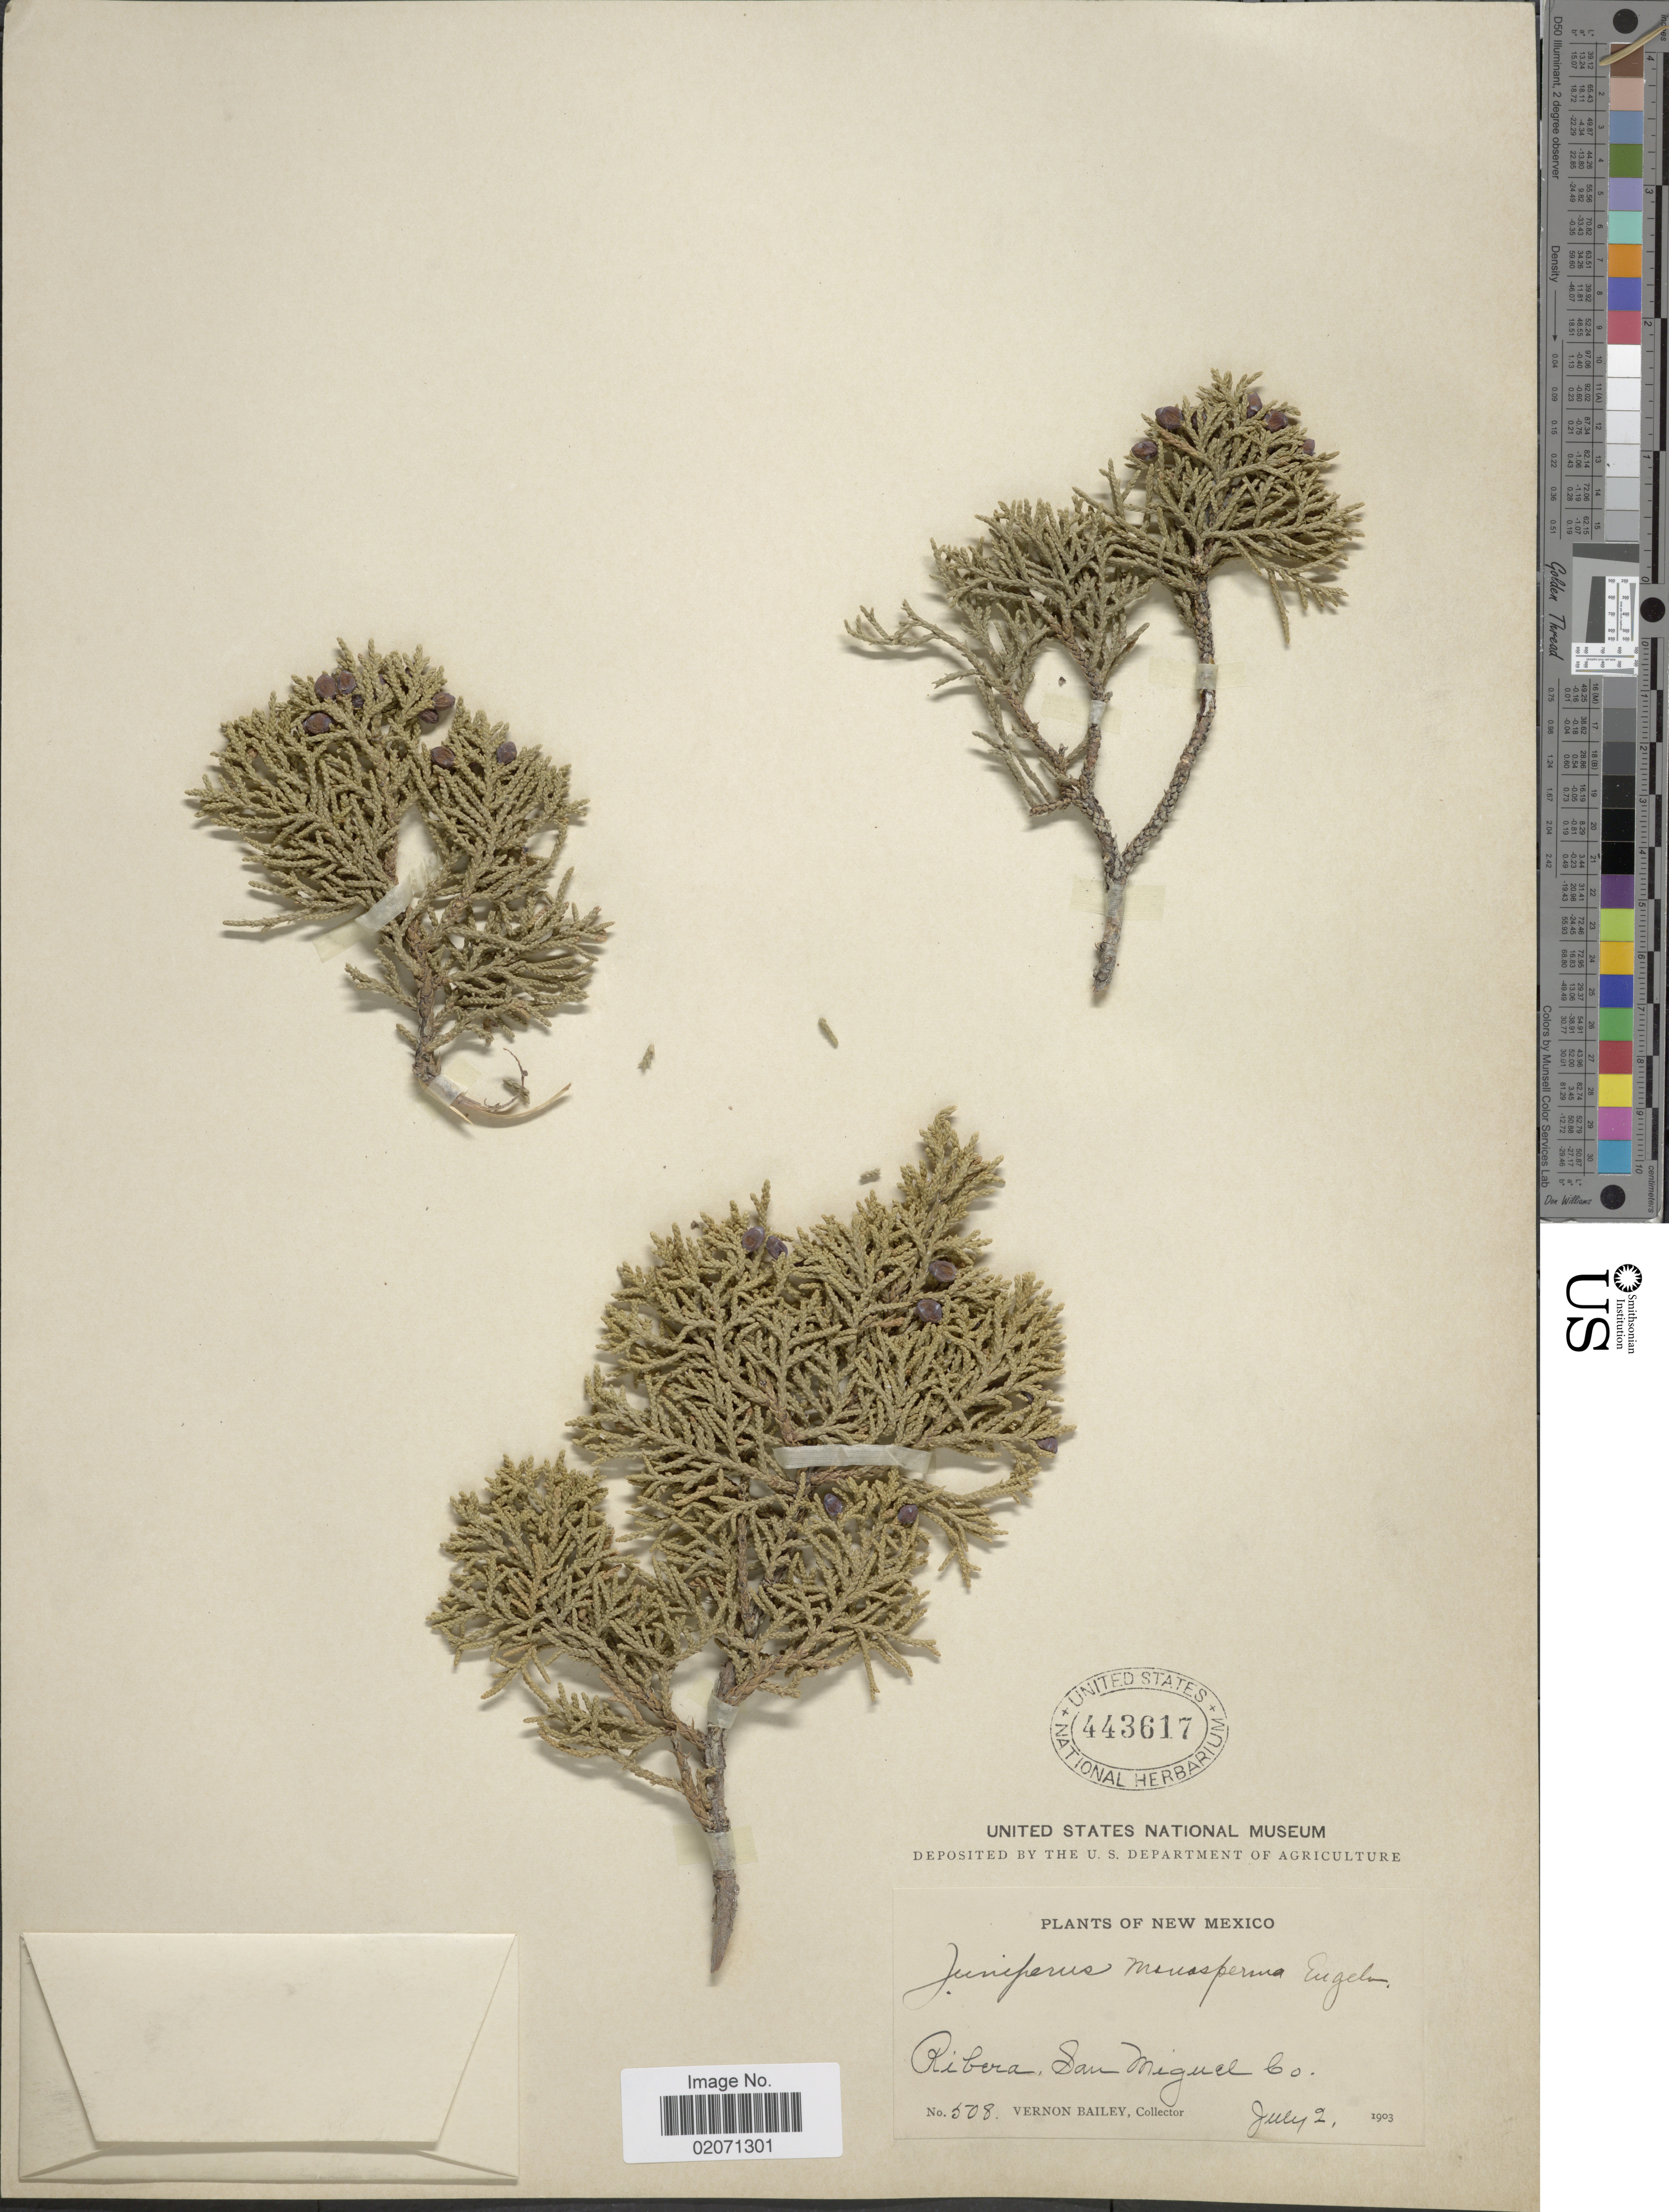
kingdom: Plantae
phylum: Tracheophyta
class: Pinopsida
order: Pinales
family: Cupressaceae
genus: Juniperus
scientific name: Juniperus monosperma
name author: (Engelm.) Sarg.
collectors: V. O. Bailey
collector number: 508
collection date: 1903-01-02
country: United States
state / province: New Mexico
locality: Ribera, San Miguel Co.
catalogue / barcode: US 443617